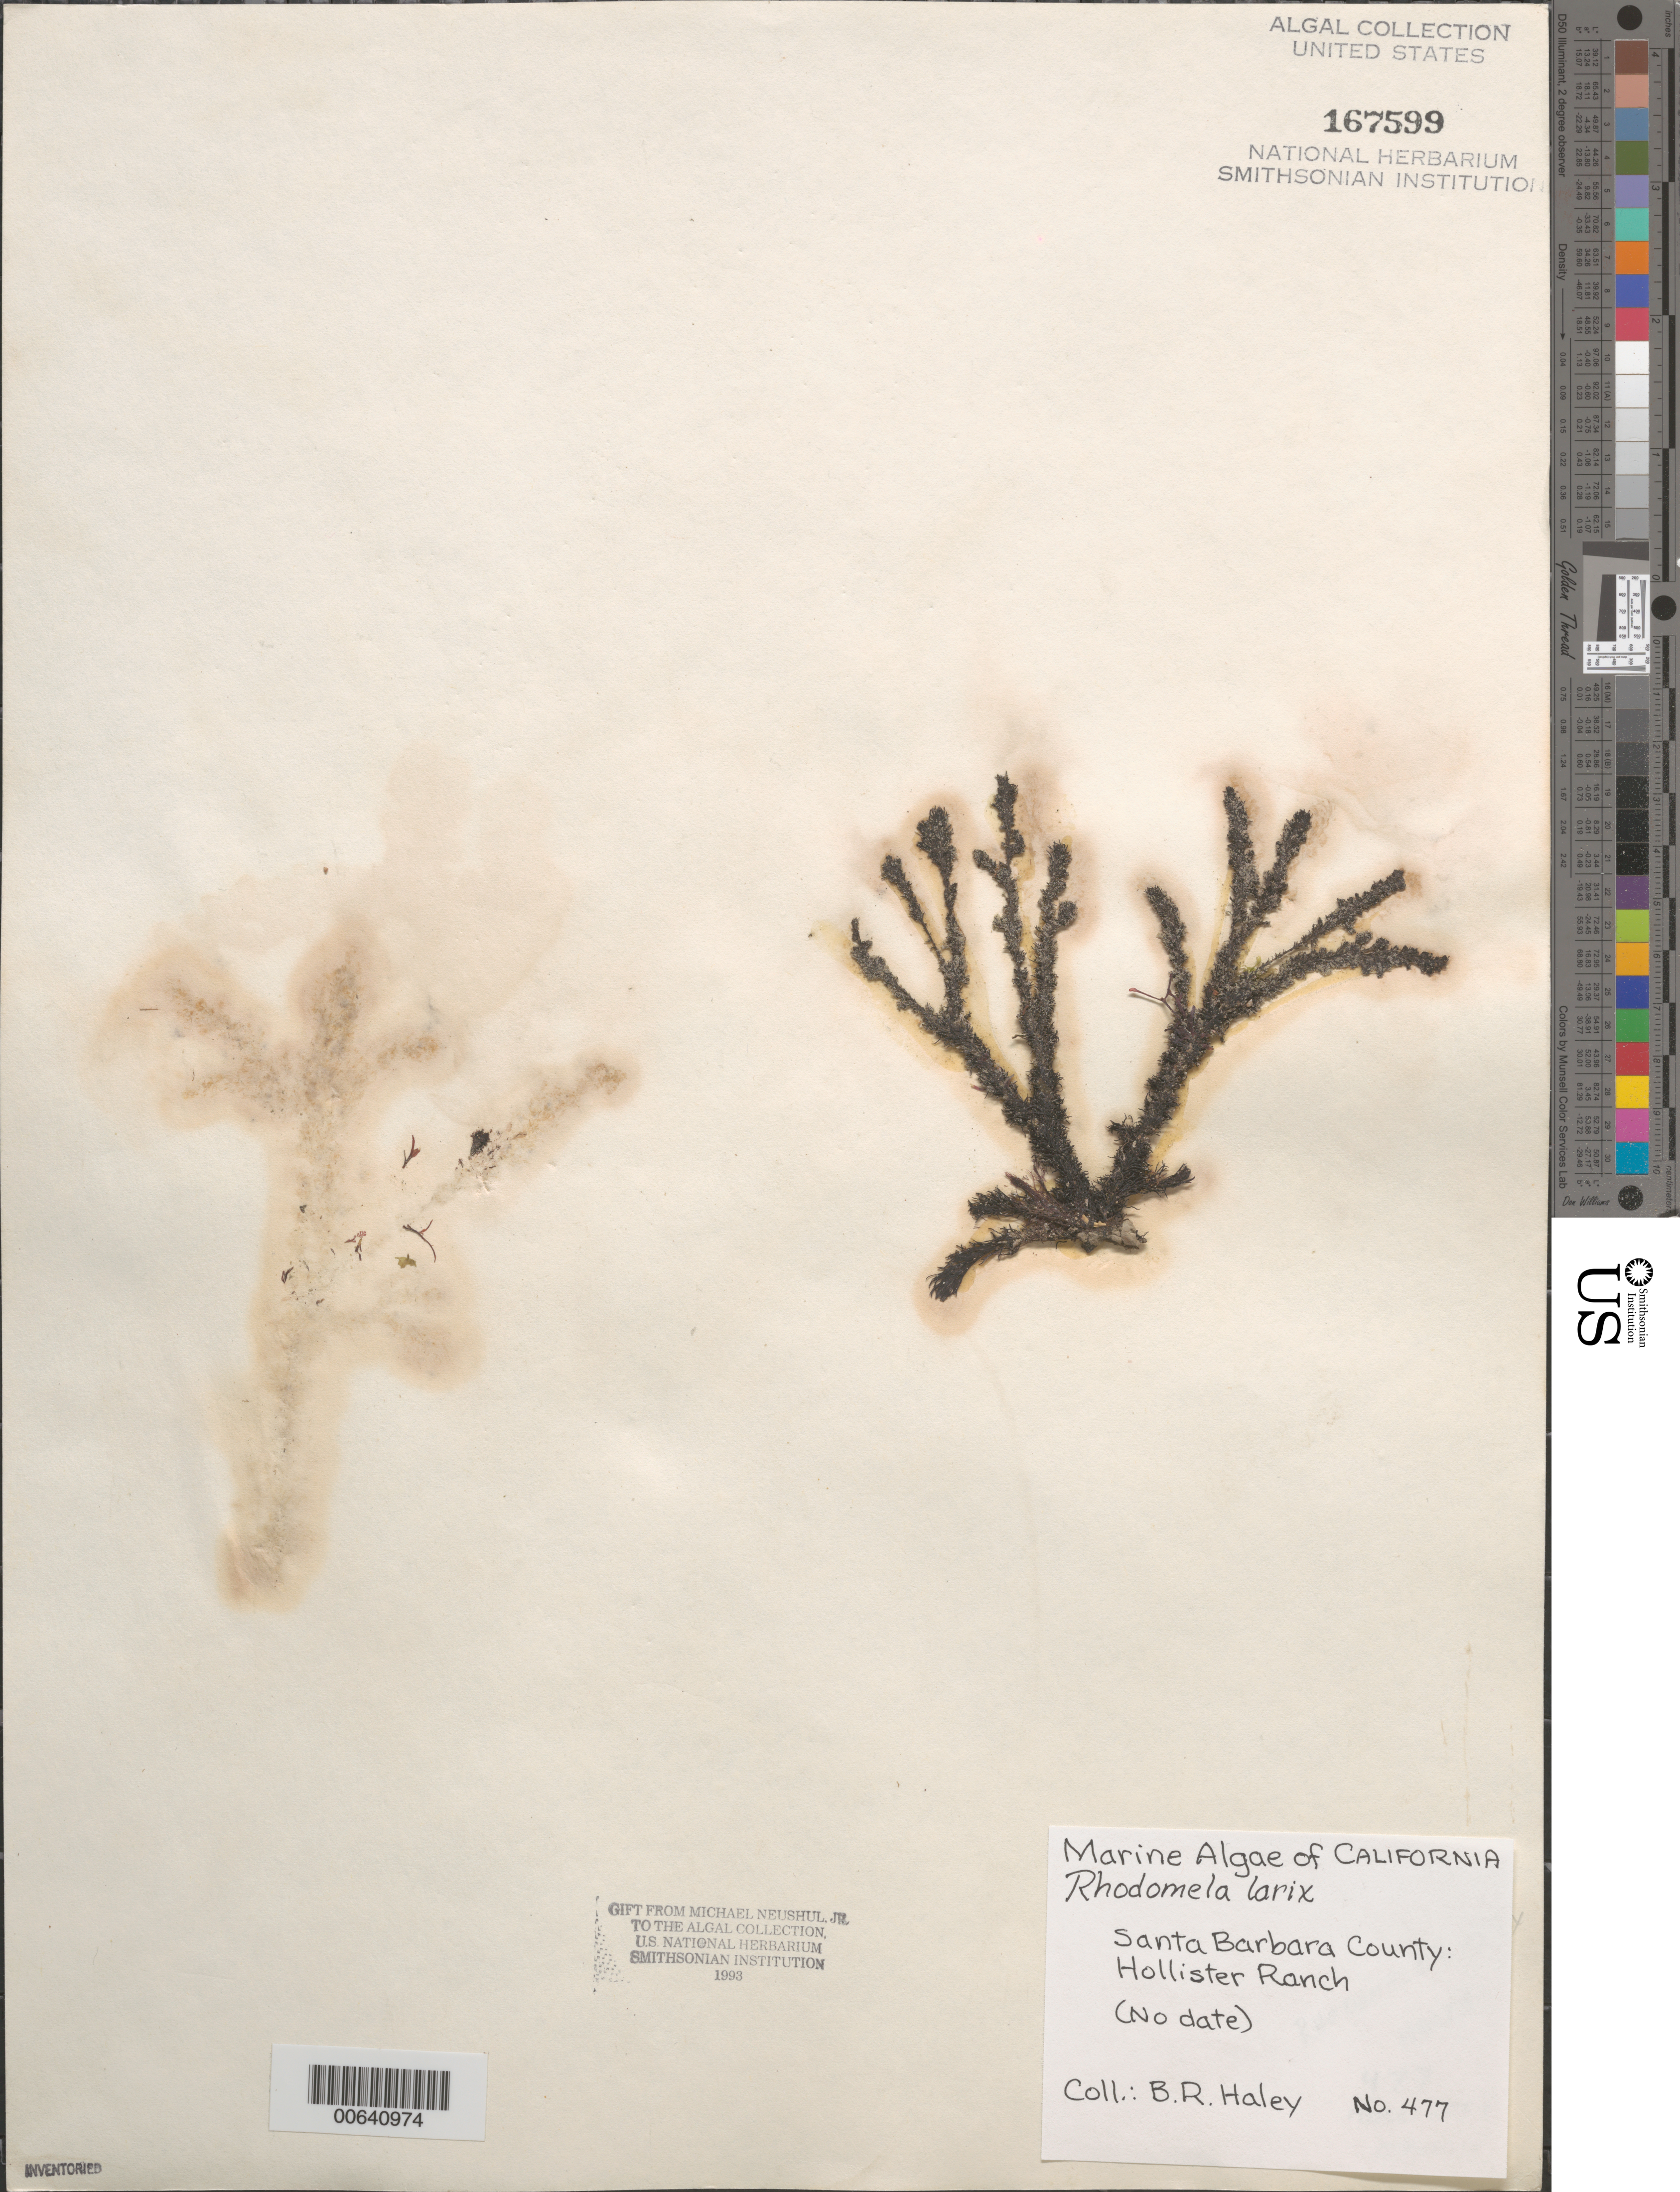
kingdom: Plantae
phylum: Rhodophyta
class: Florideophyceae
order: Ceramiales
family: Rhodomelaceae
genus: Neorhodomela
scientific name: Neorhodomela larix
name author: (Turner) Masuda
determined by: Algae name updating Project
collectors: B. Haley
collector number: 477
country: United States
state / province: California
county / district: Santa Barbara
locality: Hollister Ranch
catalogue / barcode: US 167599